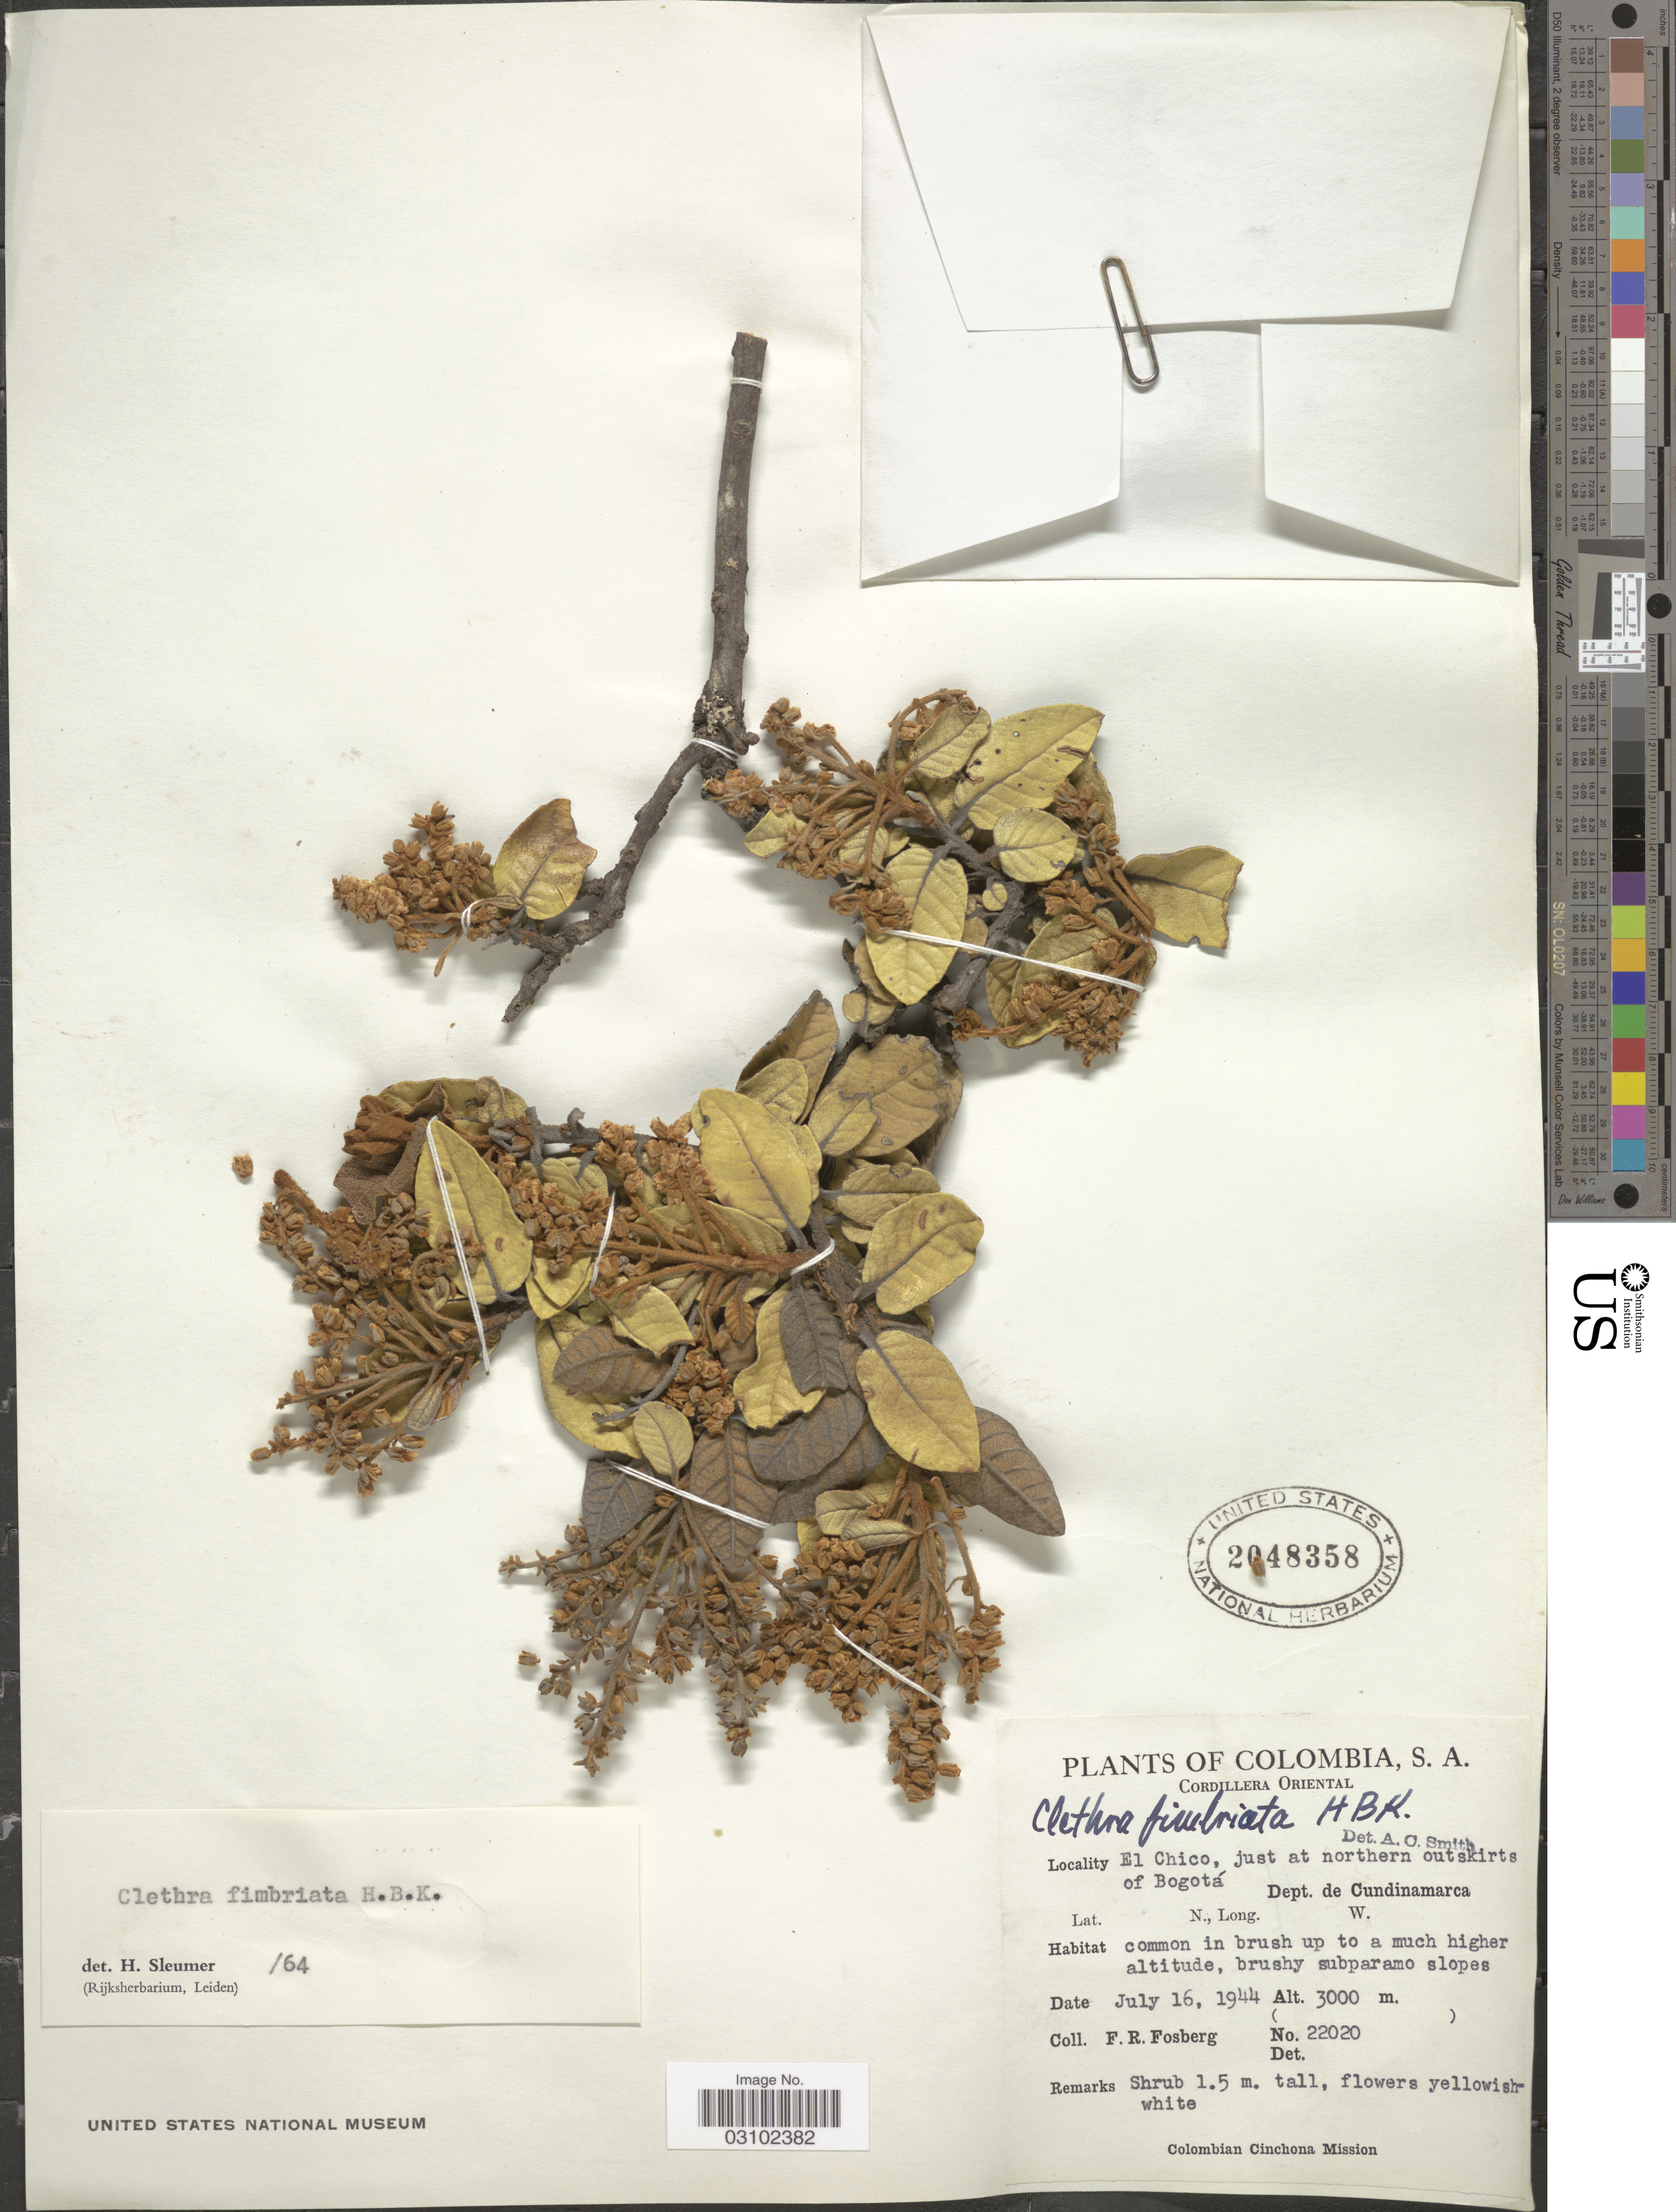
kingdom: Plantae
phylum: Tracheophyta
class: Magnoliopsida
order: Ericales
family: Clethraceae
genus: Clethra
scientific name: Clethra fimbriata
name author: Kunth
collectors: F. R. Fosberg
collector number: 22020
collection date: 1944-07-16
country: Colombia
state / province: Cundinamarca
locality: Cordillera Oriental, El Chico, just at northern outskirts of Bogotá, Dept. de Cundinamarca.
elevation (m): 3000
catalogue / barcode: US 2048358